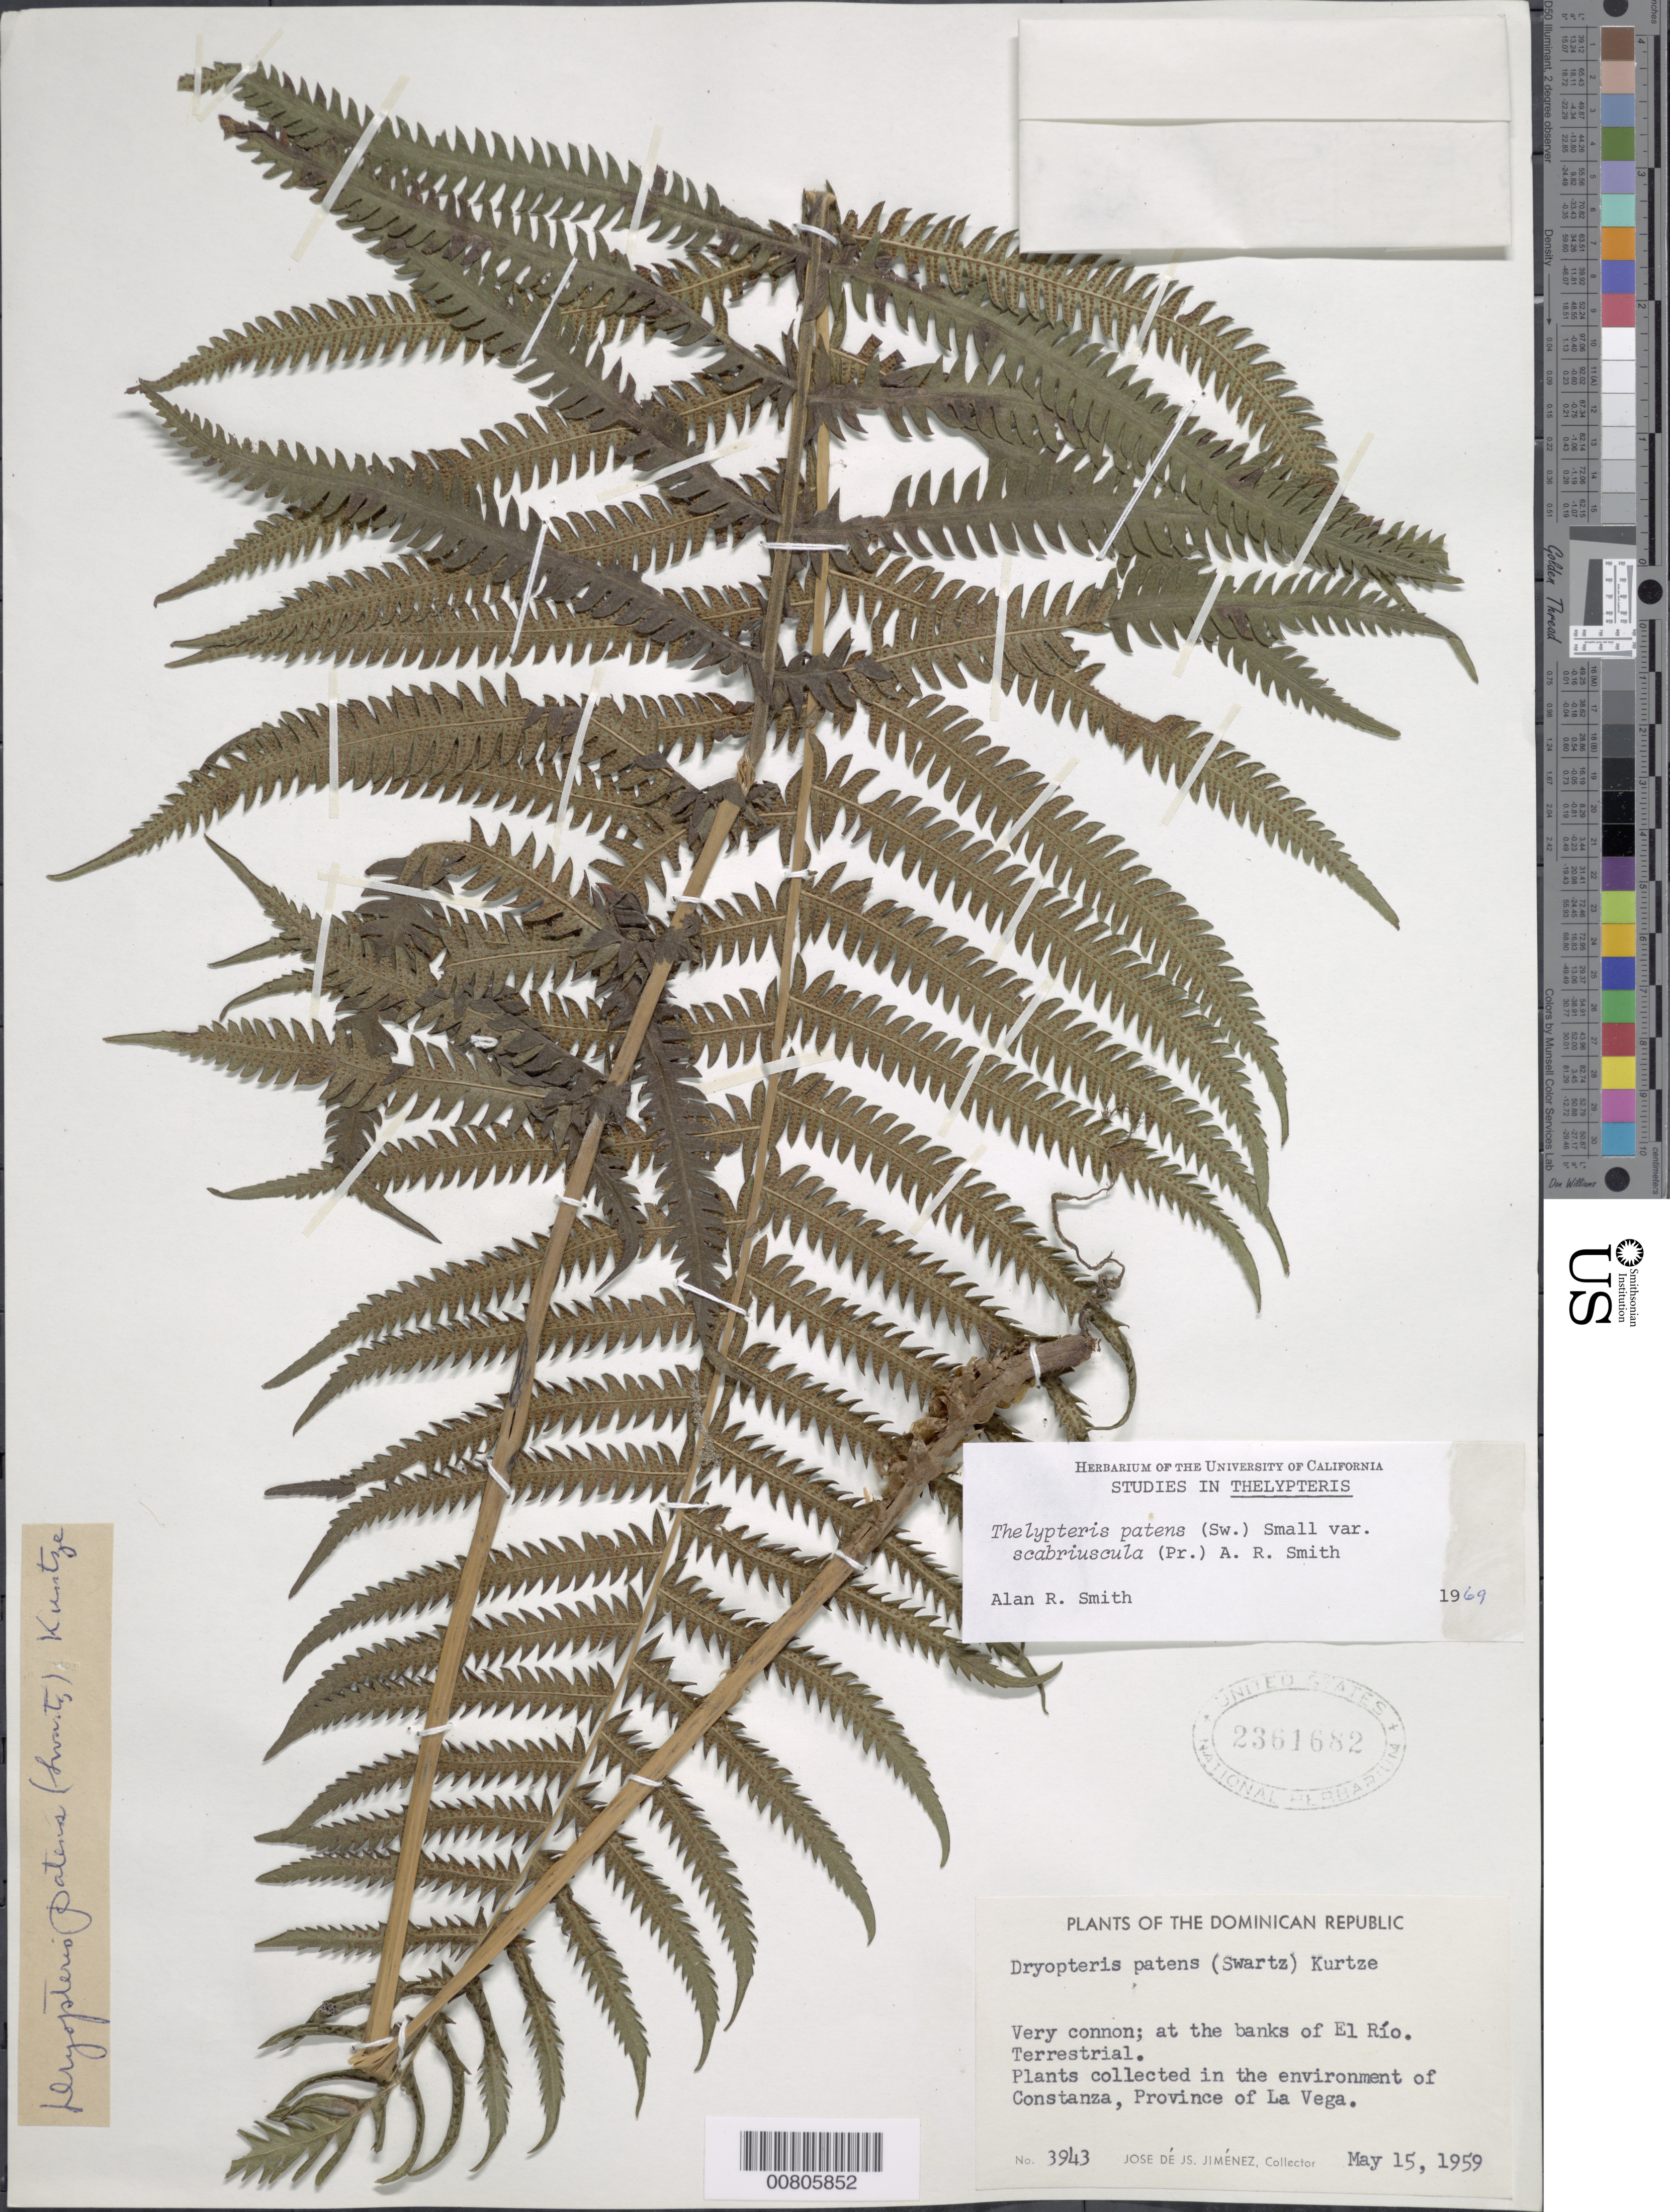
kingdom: Plantae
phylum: Tracheophyta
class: Polypodiopsida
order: Polypodiales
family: Thelypteridaceae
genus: Christella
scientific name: Christella patens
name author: (Sw.) Holttum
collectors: J. J. Jiménez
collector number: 3943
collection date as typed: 15 May 1959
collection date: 1959-05-15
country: Dominican Republic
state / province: La Vega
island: Hispaniola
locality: Constanza, El Río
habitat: Riverbank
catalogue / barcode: US 2361682